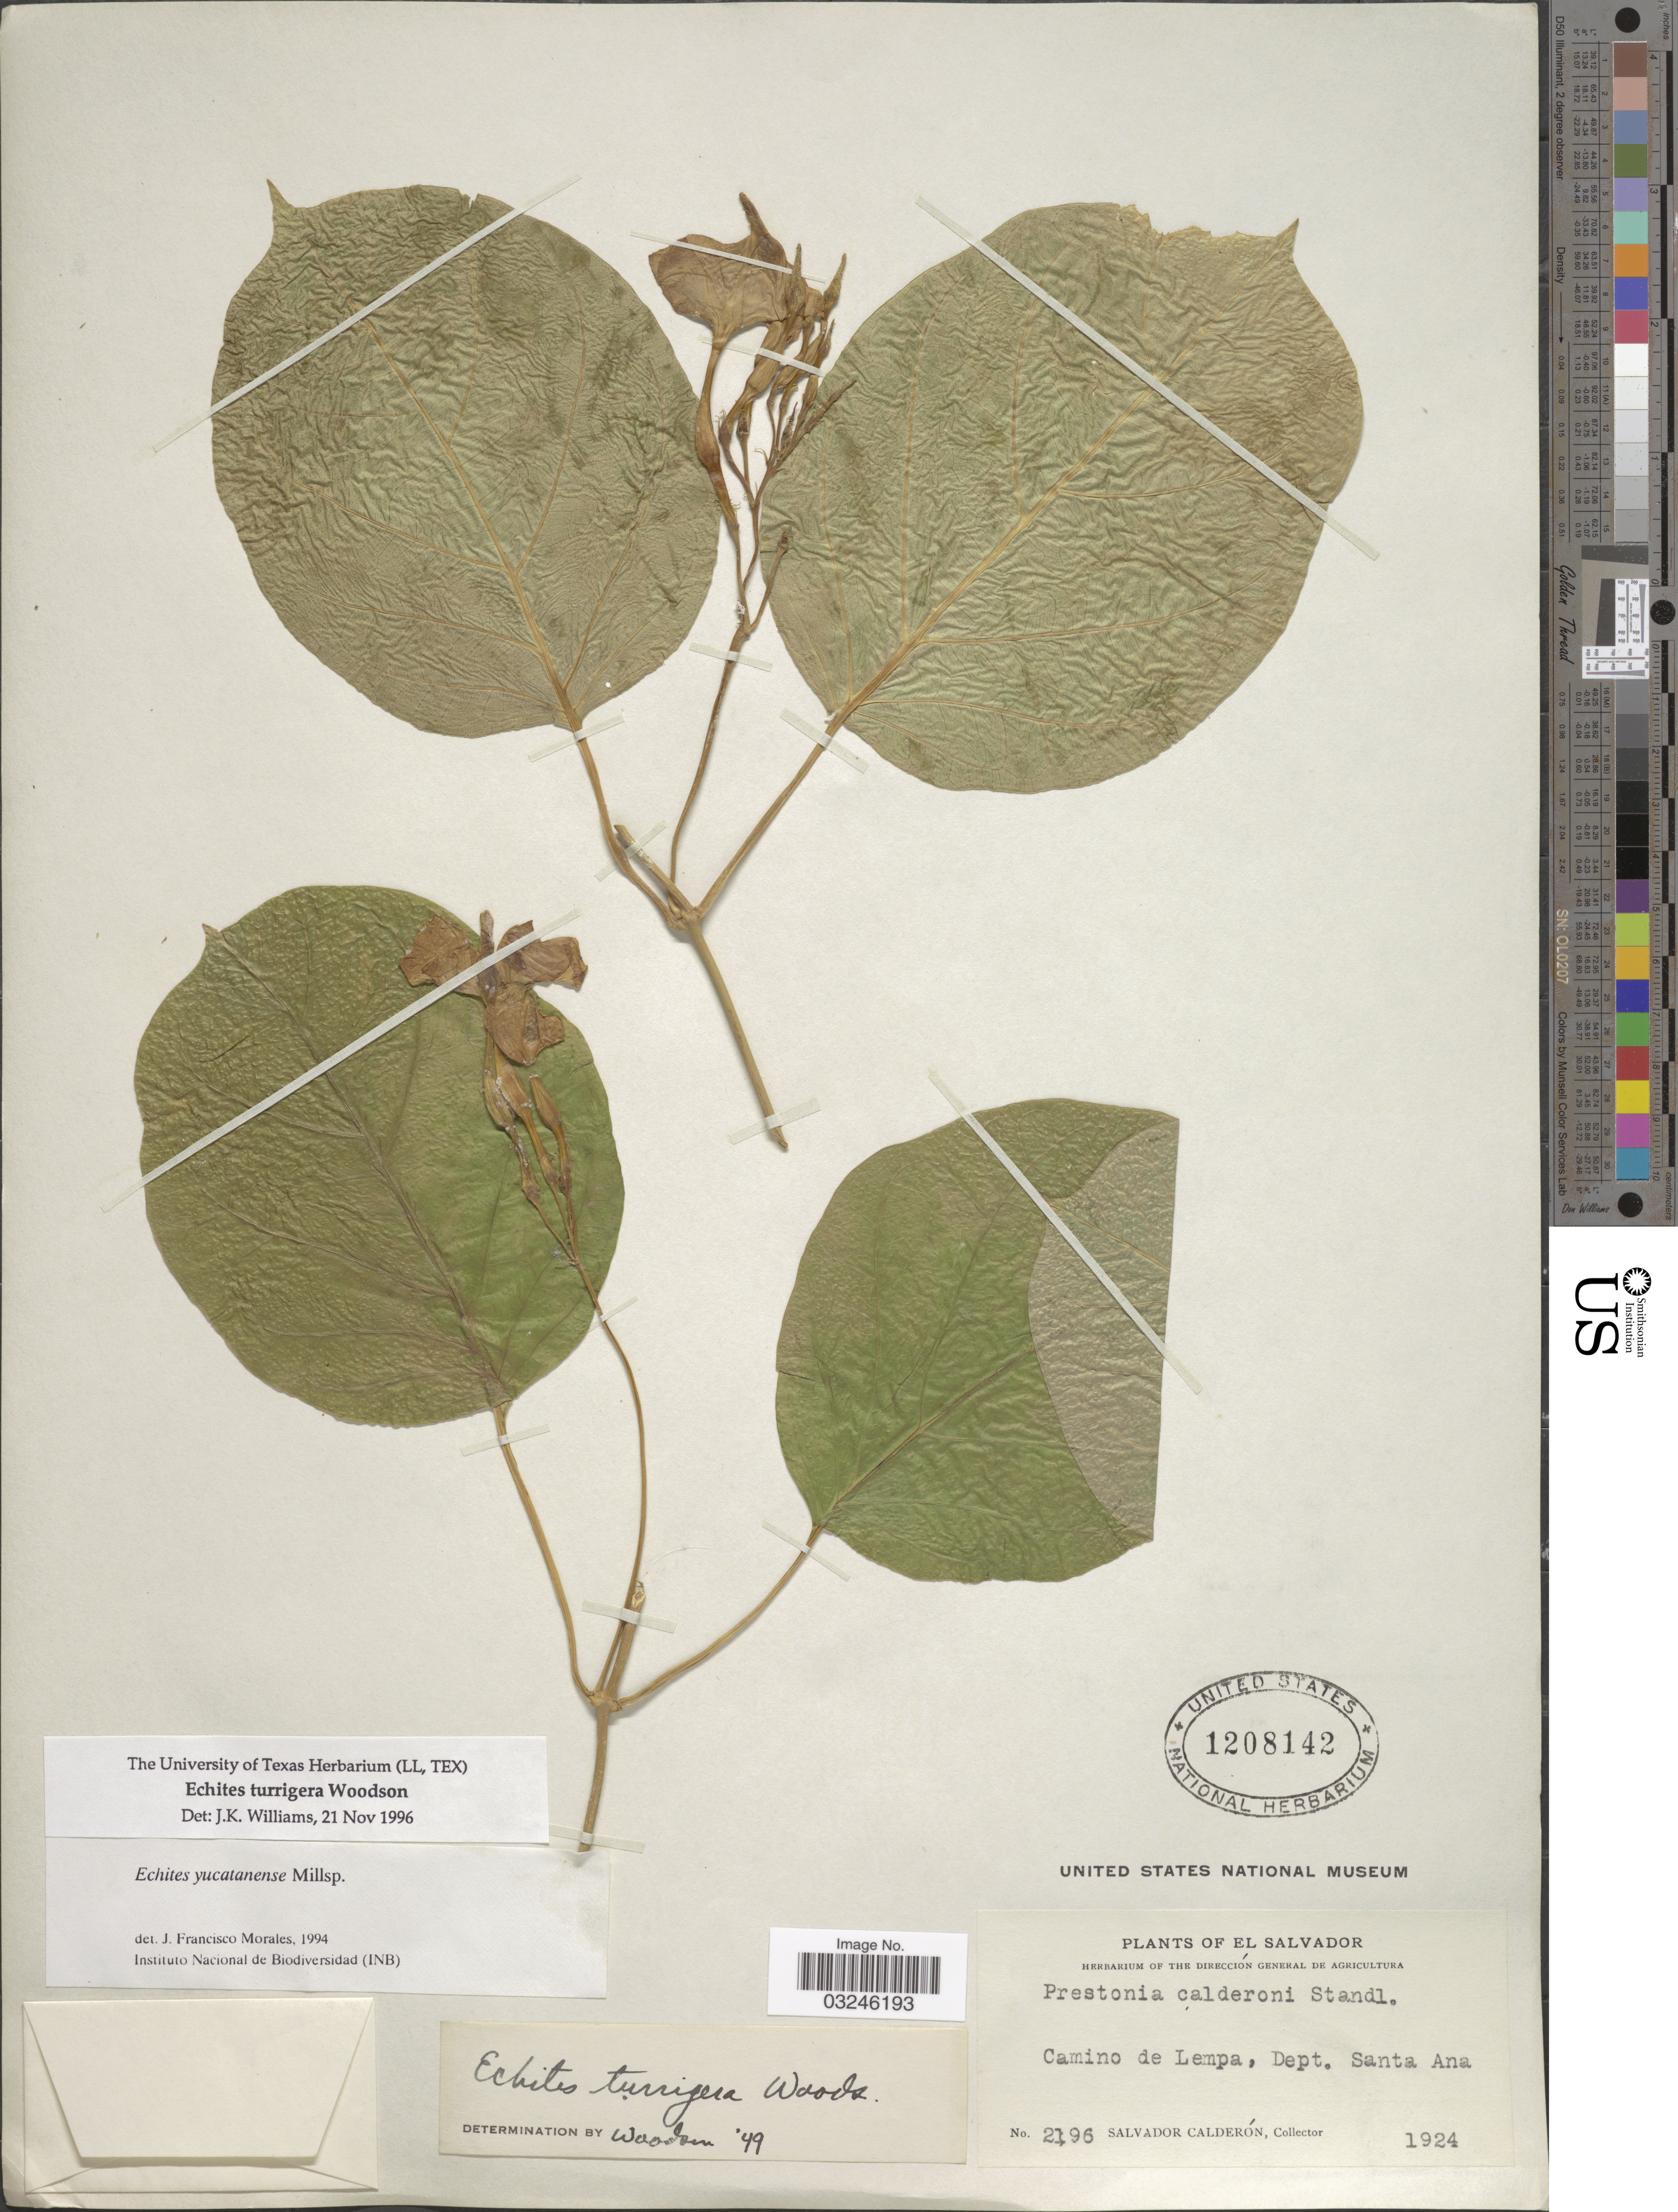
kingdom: Plantae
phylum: Tracheophyta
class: Magnoliopsida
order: Gentianales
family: Apocynaceae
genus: Echites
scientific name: Echites turrigera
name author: Woodson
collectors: S. Calderón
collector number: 2196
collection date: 1924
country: El Salvador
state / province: Santa Ana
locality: Camino de Lempa, Dept. Santa Ana.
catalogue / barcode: US 1208142